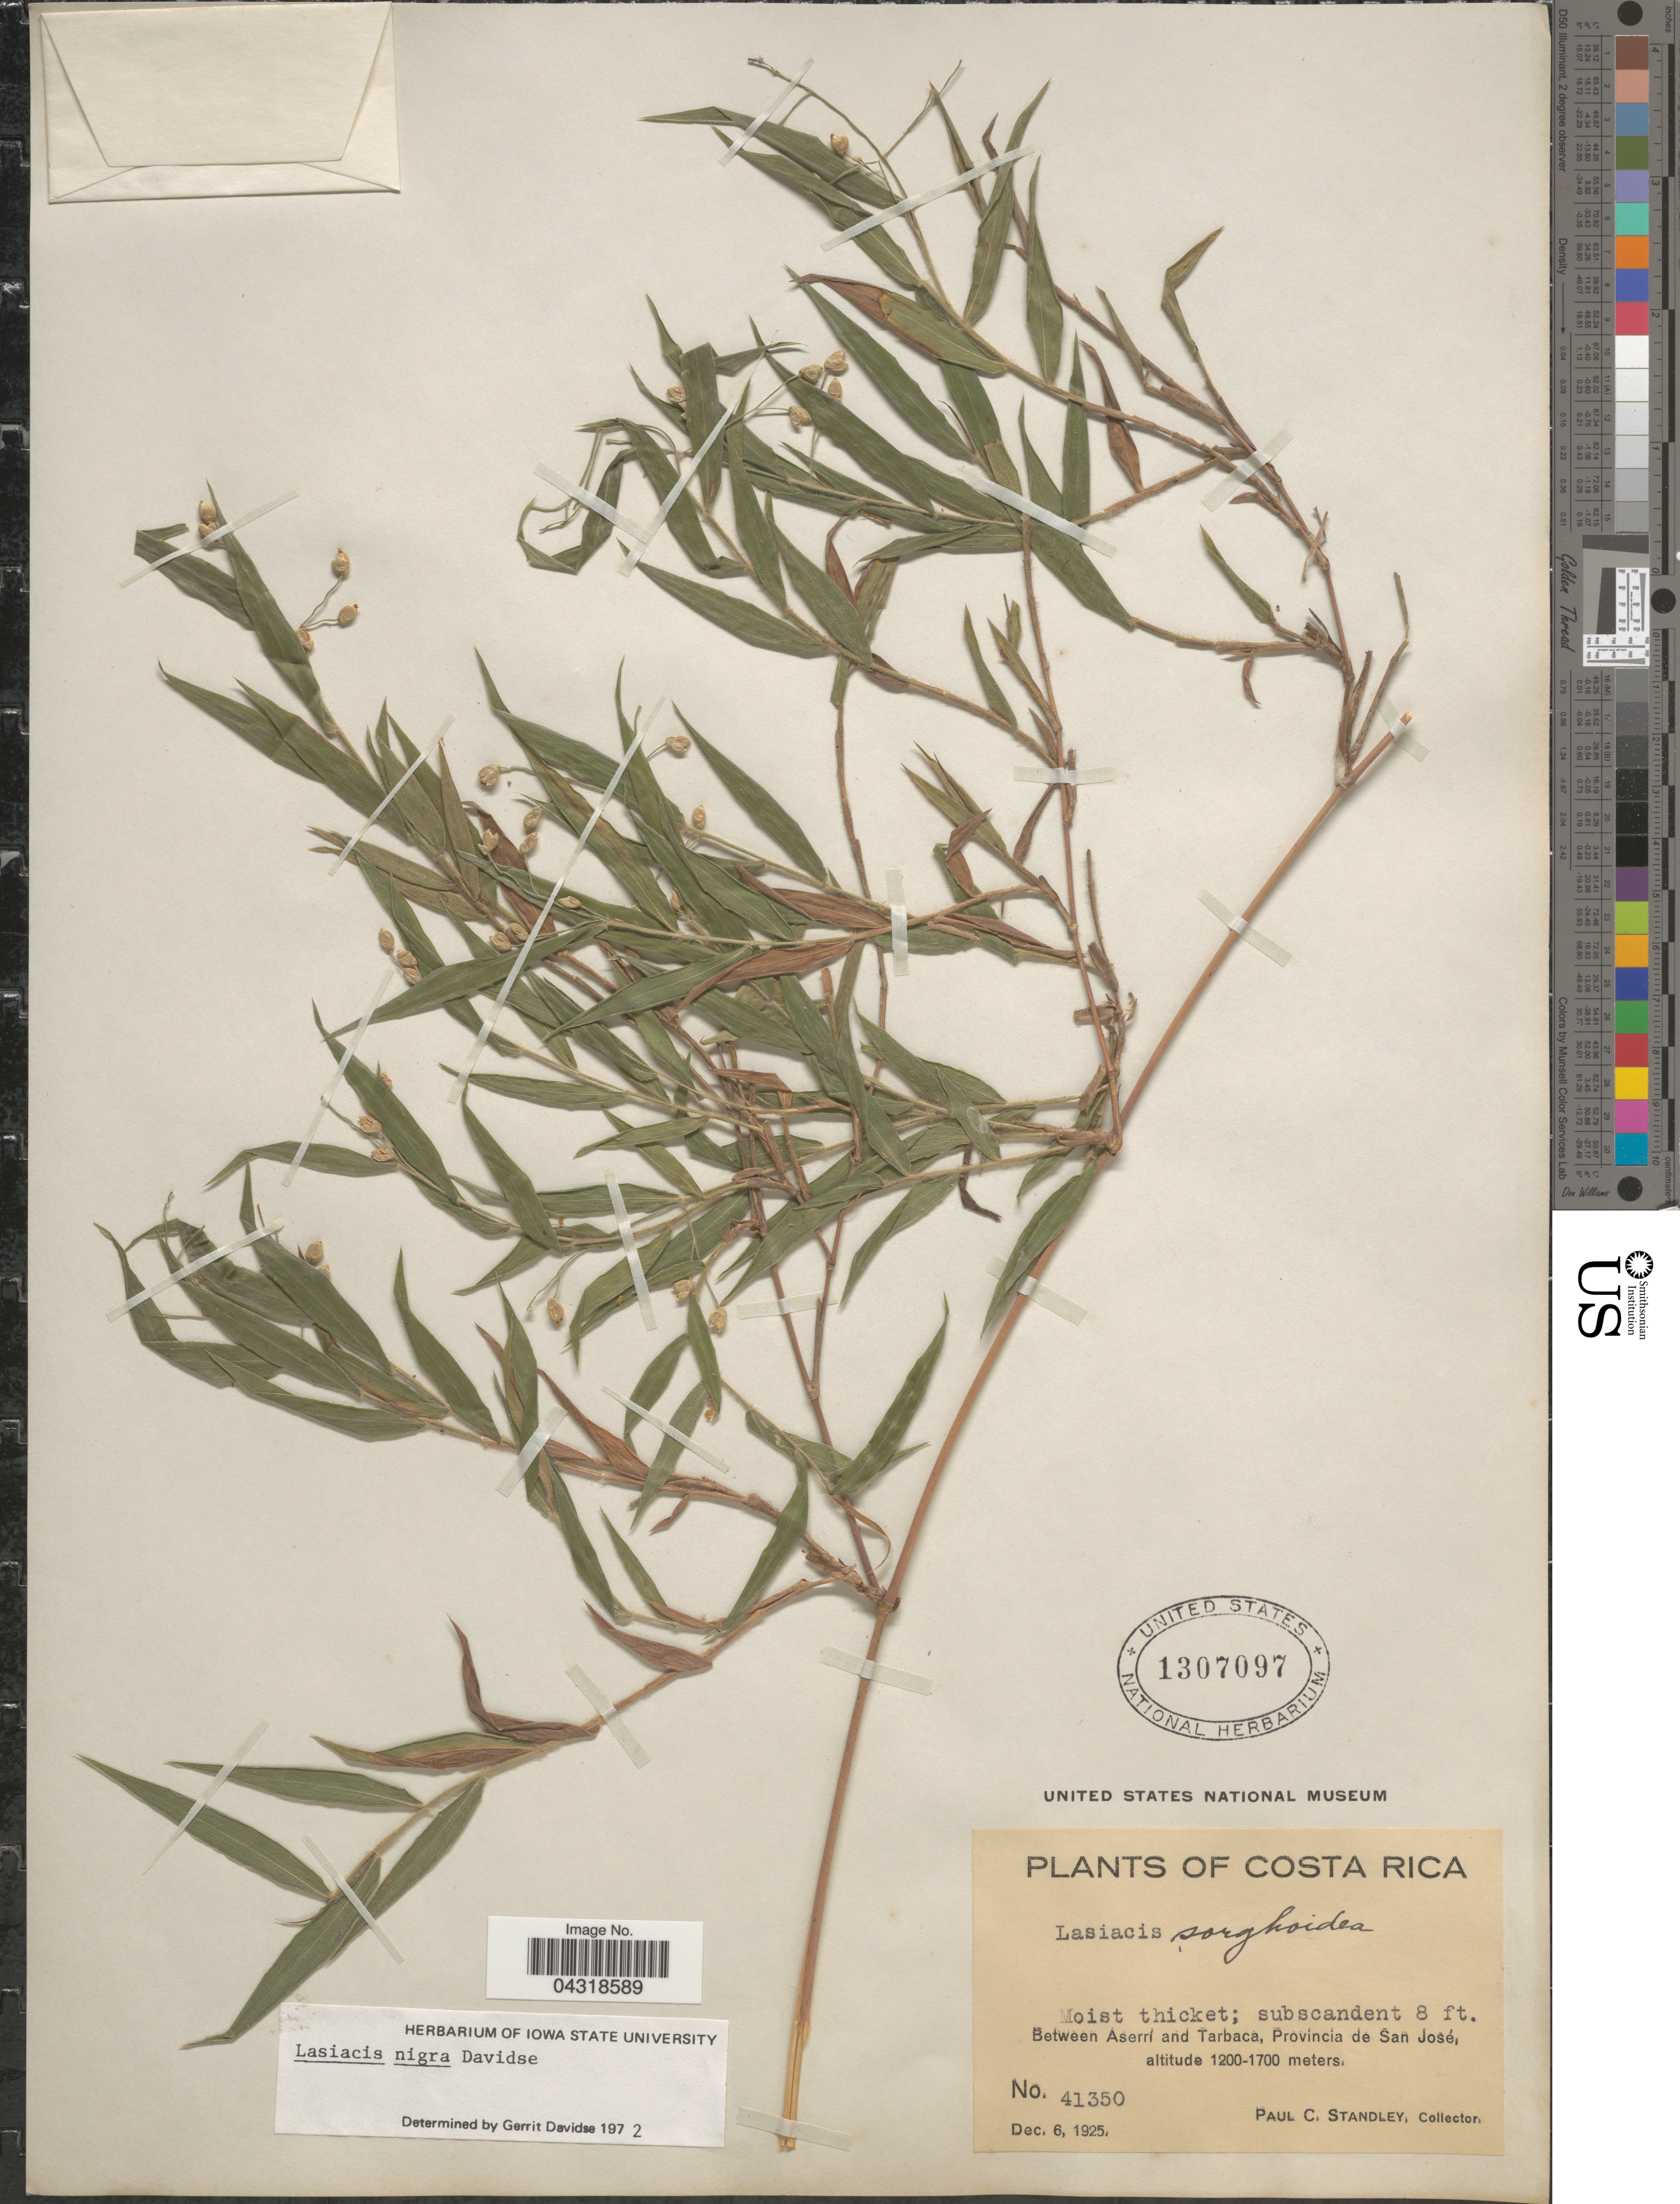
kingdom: Plantae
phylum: Tracheophyta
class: Liliopsida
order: Poales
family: Poaceae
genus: Lasiacis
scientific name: Lasiacis nigra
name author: Davidse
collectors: P. C. Standley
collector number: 41350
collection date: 1925-12-06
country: Costa Rica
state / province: San José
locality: Between Aserrí and Tarbaca.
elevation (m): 1200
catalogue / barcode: US 1307097